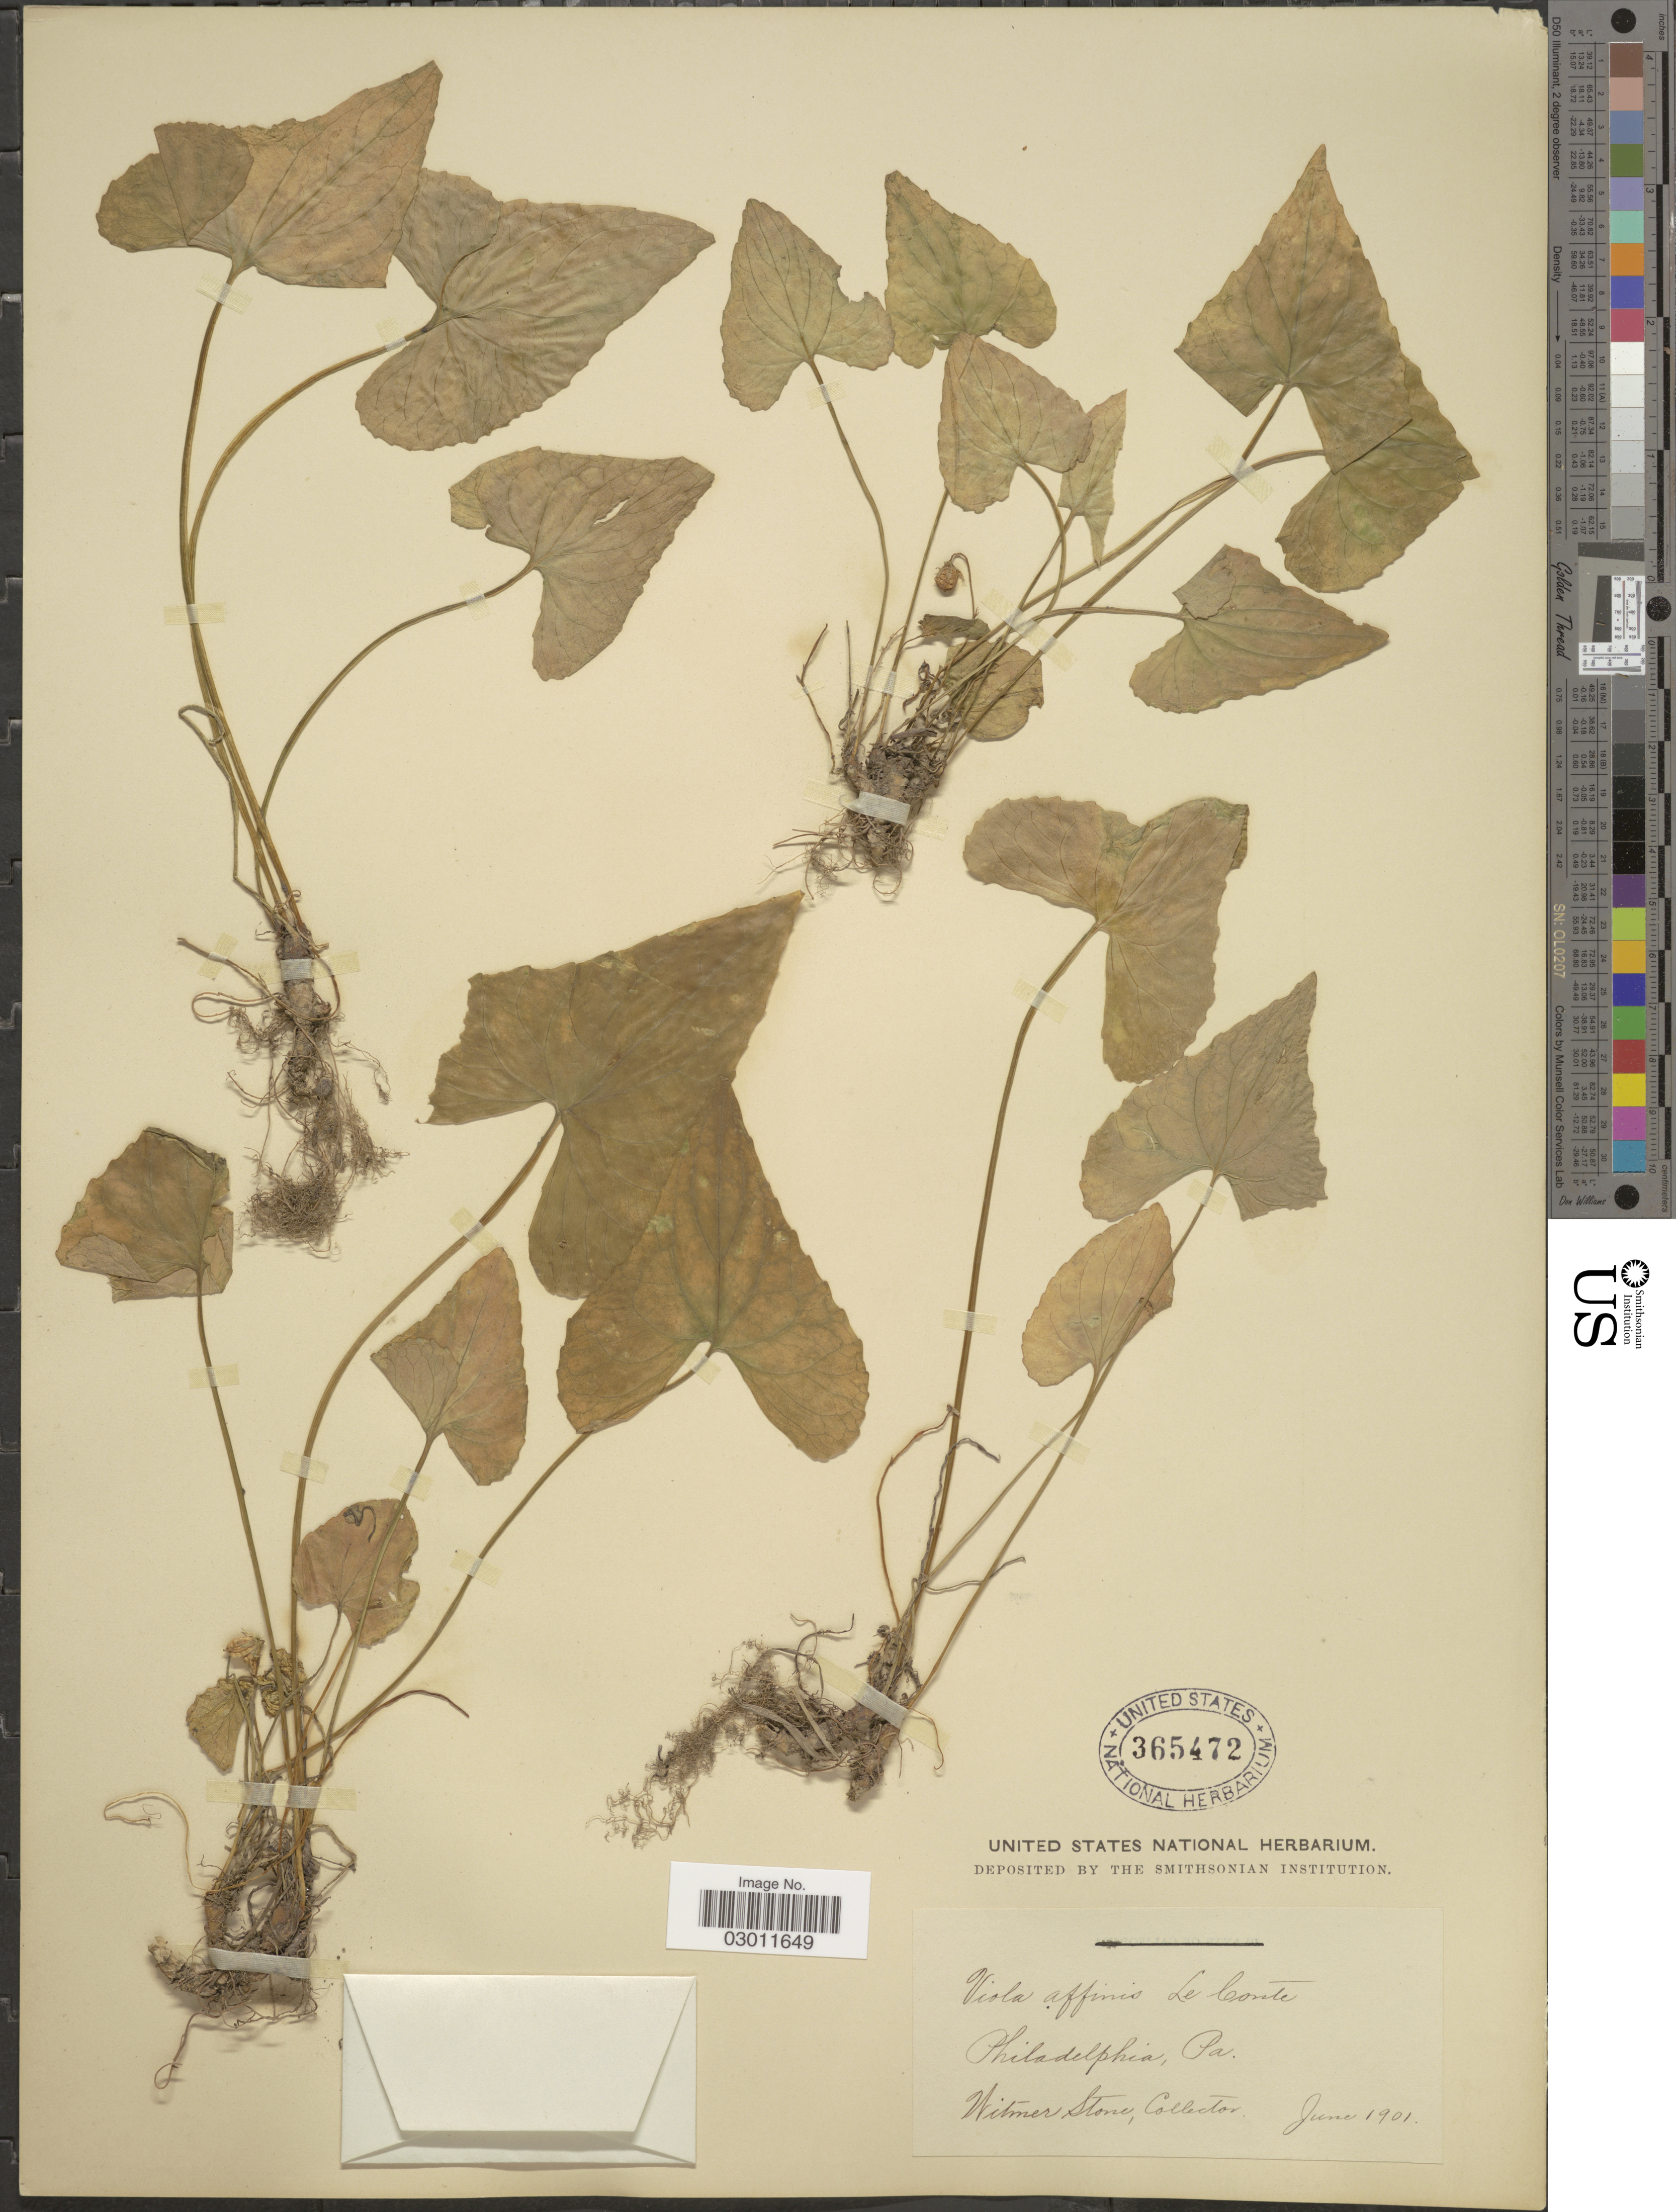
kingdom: Plantae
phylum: Tracheophyta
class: Magnoliopsida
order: Malpighiales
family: Violaceae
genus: Viola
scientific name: Viola affinis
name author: LeConte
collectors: W. Stone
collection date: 1901-06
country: United States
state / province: Pennsylvania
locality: Philadelphia.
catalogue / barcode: US 365472